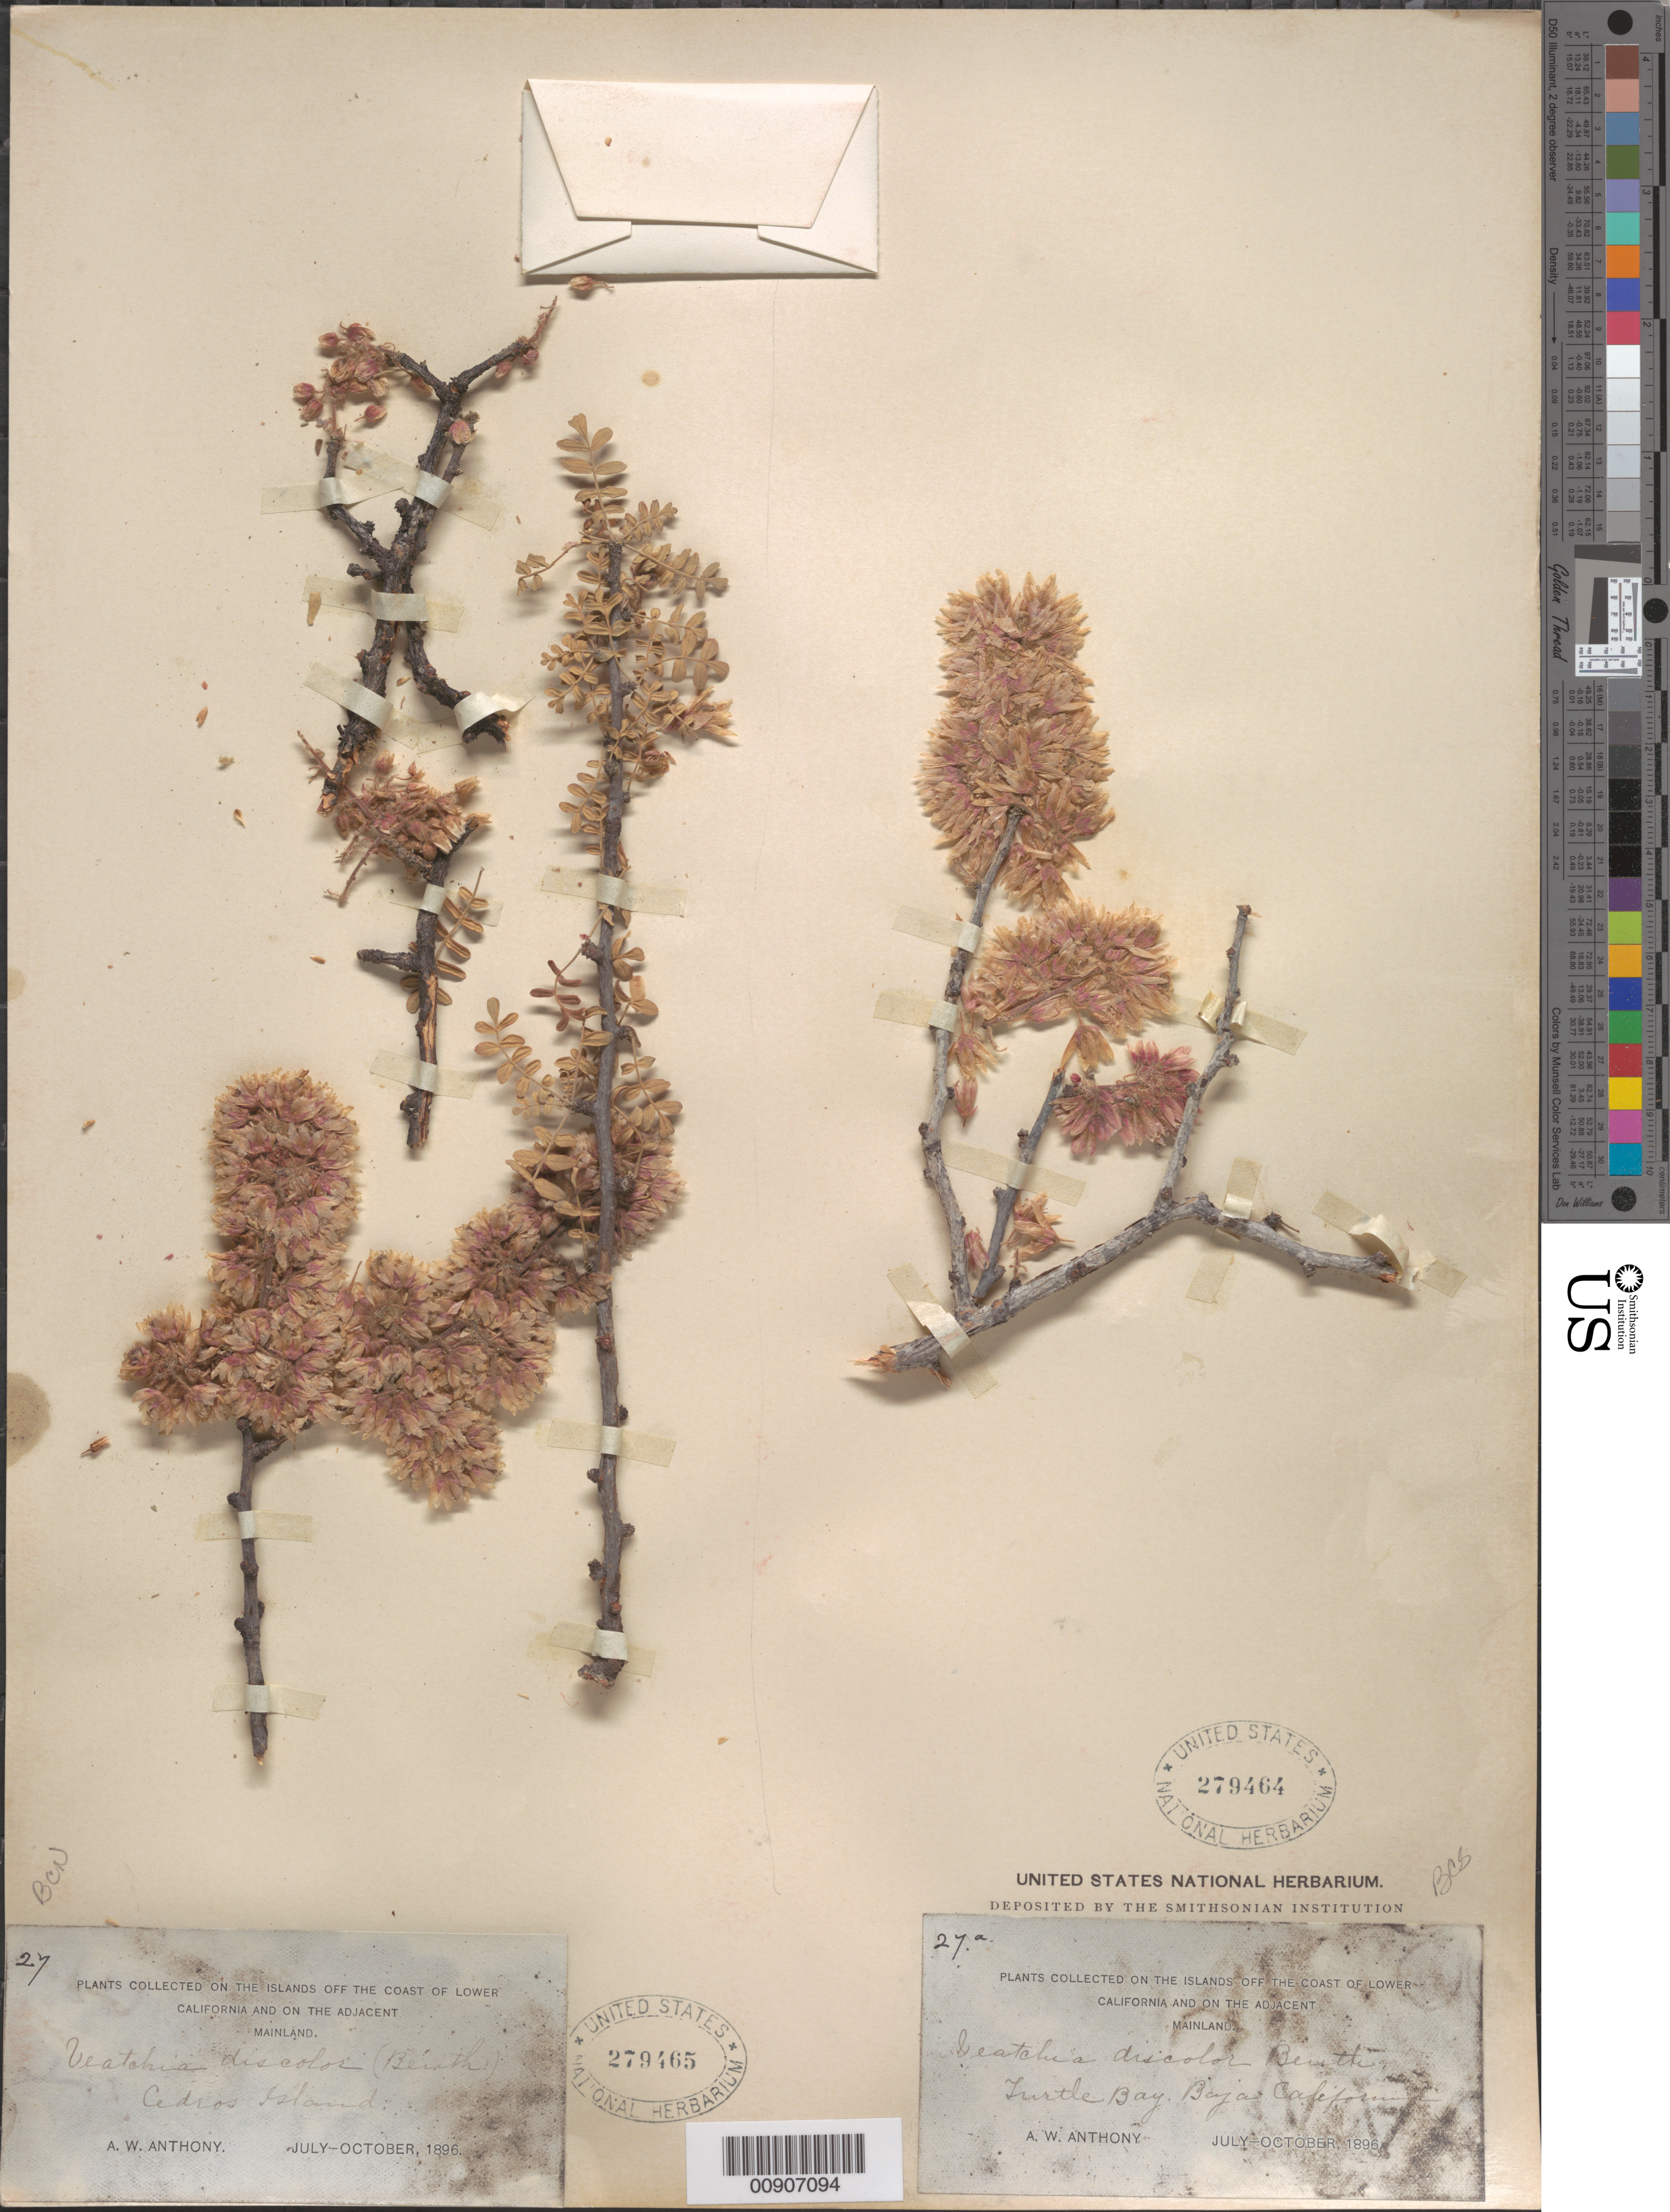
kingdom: Plantae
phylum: Tracheophyta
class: Magnoliopsida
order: Sapindales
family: Anacardiaceae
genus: Pachycormus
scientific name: Pachycormus discolor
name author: (Benth.) Coville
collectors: A. W. Anthony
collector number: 27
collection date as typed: Jul 1896 to -- Oct 1896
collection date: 1896-07/1896-10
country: Mexico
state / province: Baja California Norte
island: Cedros I.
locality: Cedros Island.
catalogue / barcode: US 279465-2